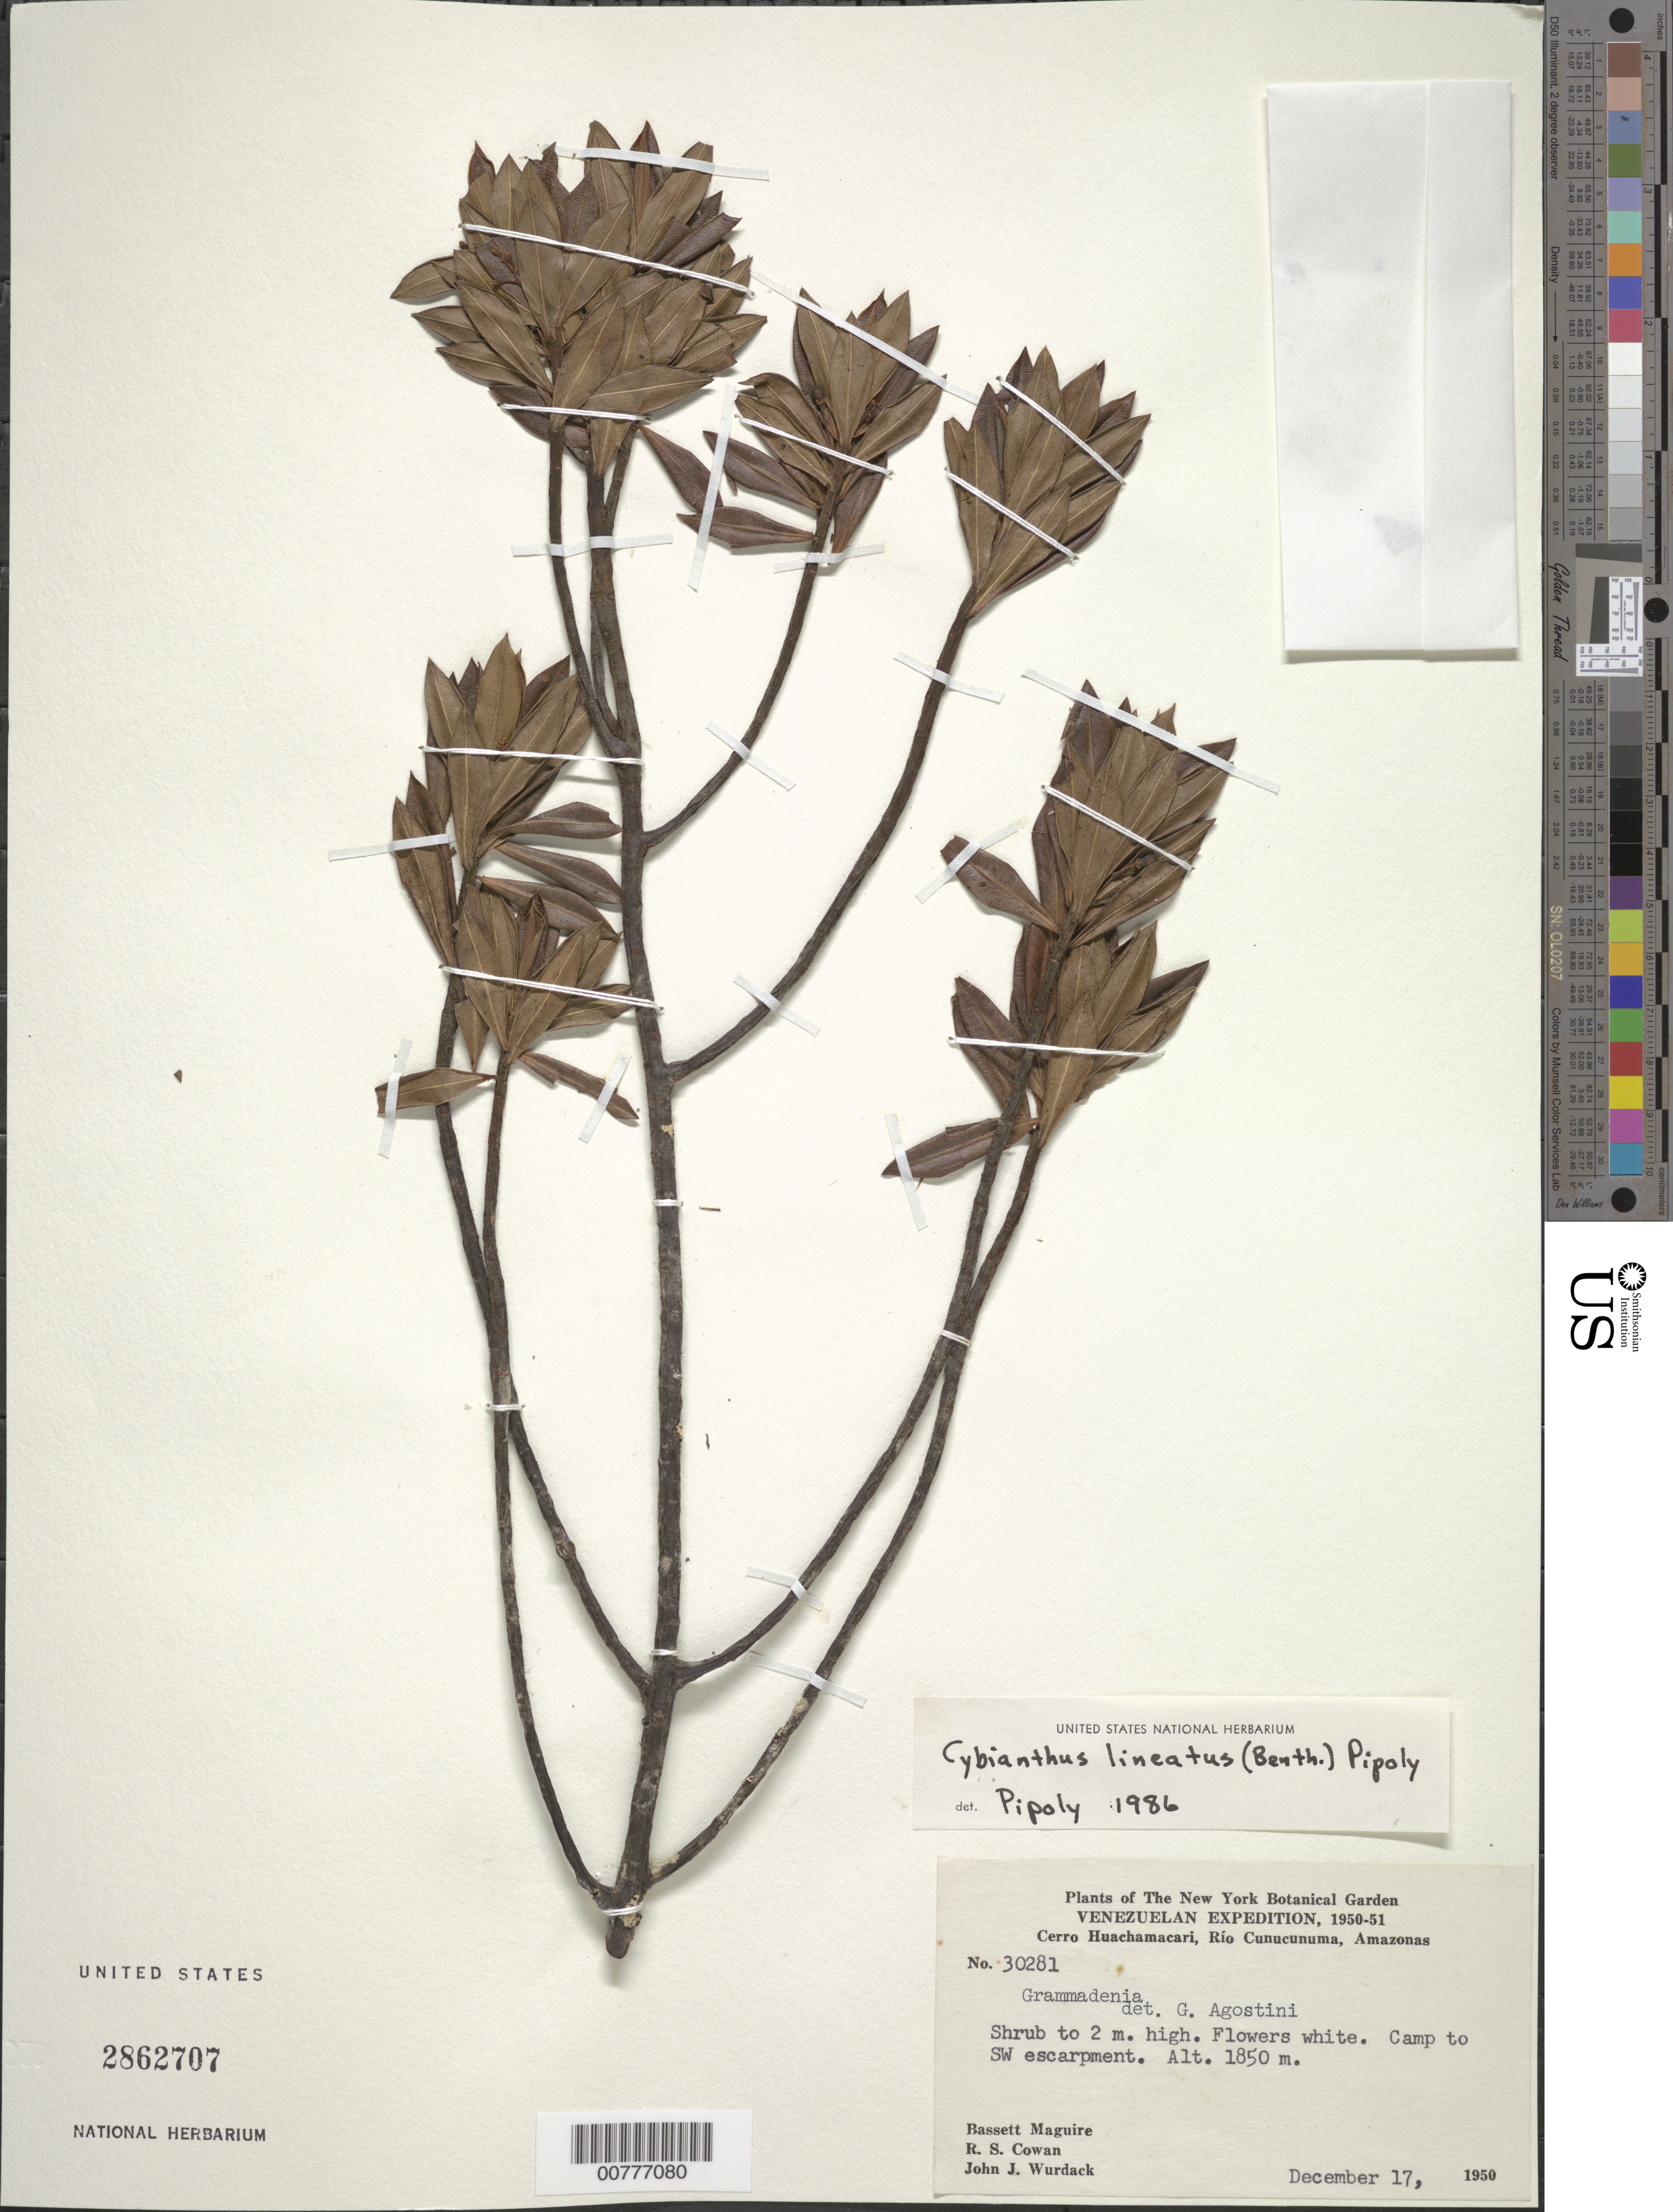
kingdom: Plantae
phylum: Tracheophyta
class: Magnoliopsida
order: Ericales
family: Primulaceae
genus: Cybianthus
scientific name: Cybianthus lineatus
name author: (Benth.) Pipoly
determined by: Pipoly, J. J., III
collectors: B. Maguire, R. S. Cowan & J. J. Wurdack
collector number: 30281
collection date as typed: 17-Dec-50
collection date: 1950-12-17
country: Venezuela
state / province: Amazonas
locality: Cerro Huachamacari, Río Cunucunuma, camp to SW escarpment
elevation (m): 1850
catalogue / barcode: US 2862707